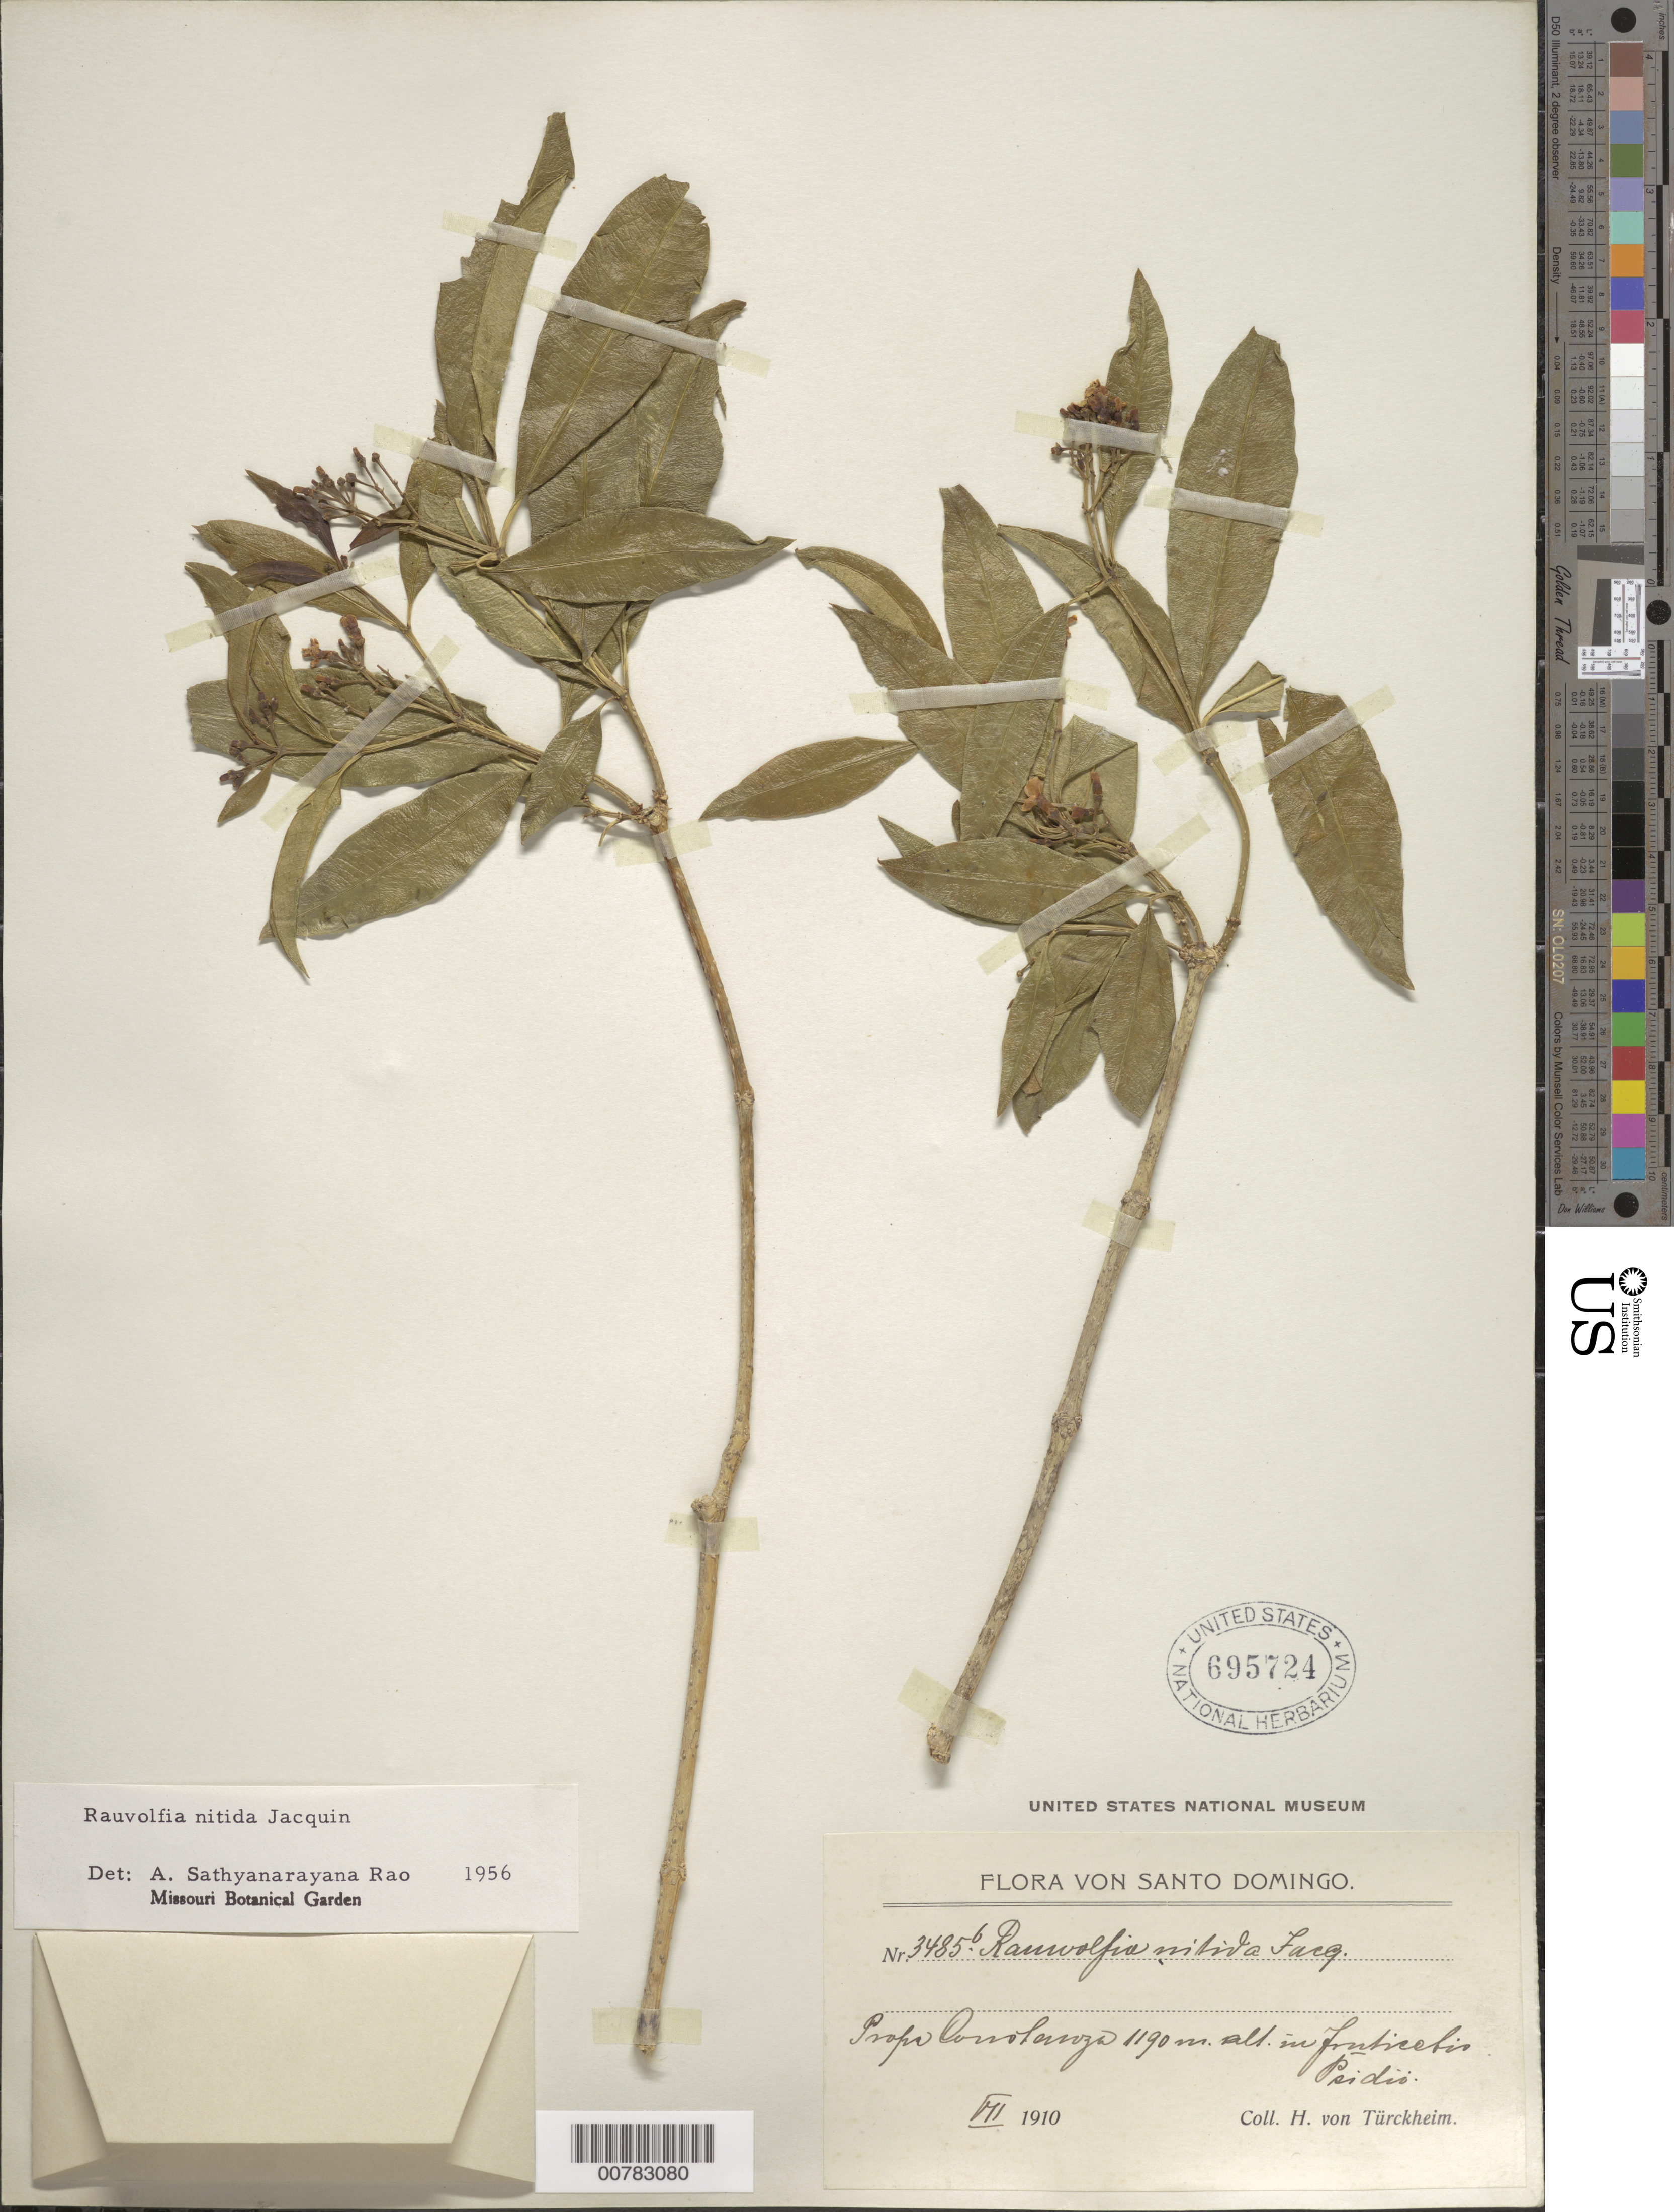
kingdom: Plantae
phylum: Tracheophyta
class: Magnoliopsida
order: Gentianales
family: Apocynaceae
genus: Rauvolfia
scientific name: Rauvolfia nitida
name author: Jacq.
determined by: Rao, A. S.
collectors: H. von Türckheim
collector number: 3485b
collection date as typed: Jul 1910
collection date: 1910-07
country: Dominican Republic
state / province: La Vega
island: Hispaniola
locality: Prope Constanza.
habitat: In fruticetis psidis.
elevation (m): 1190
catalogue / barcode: US 695724